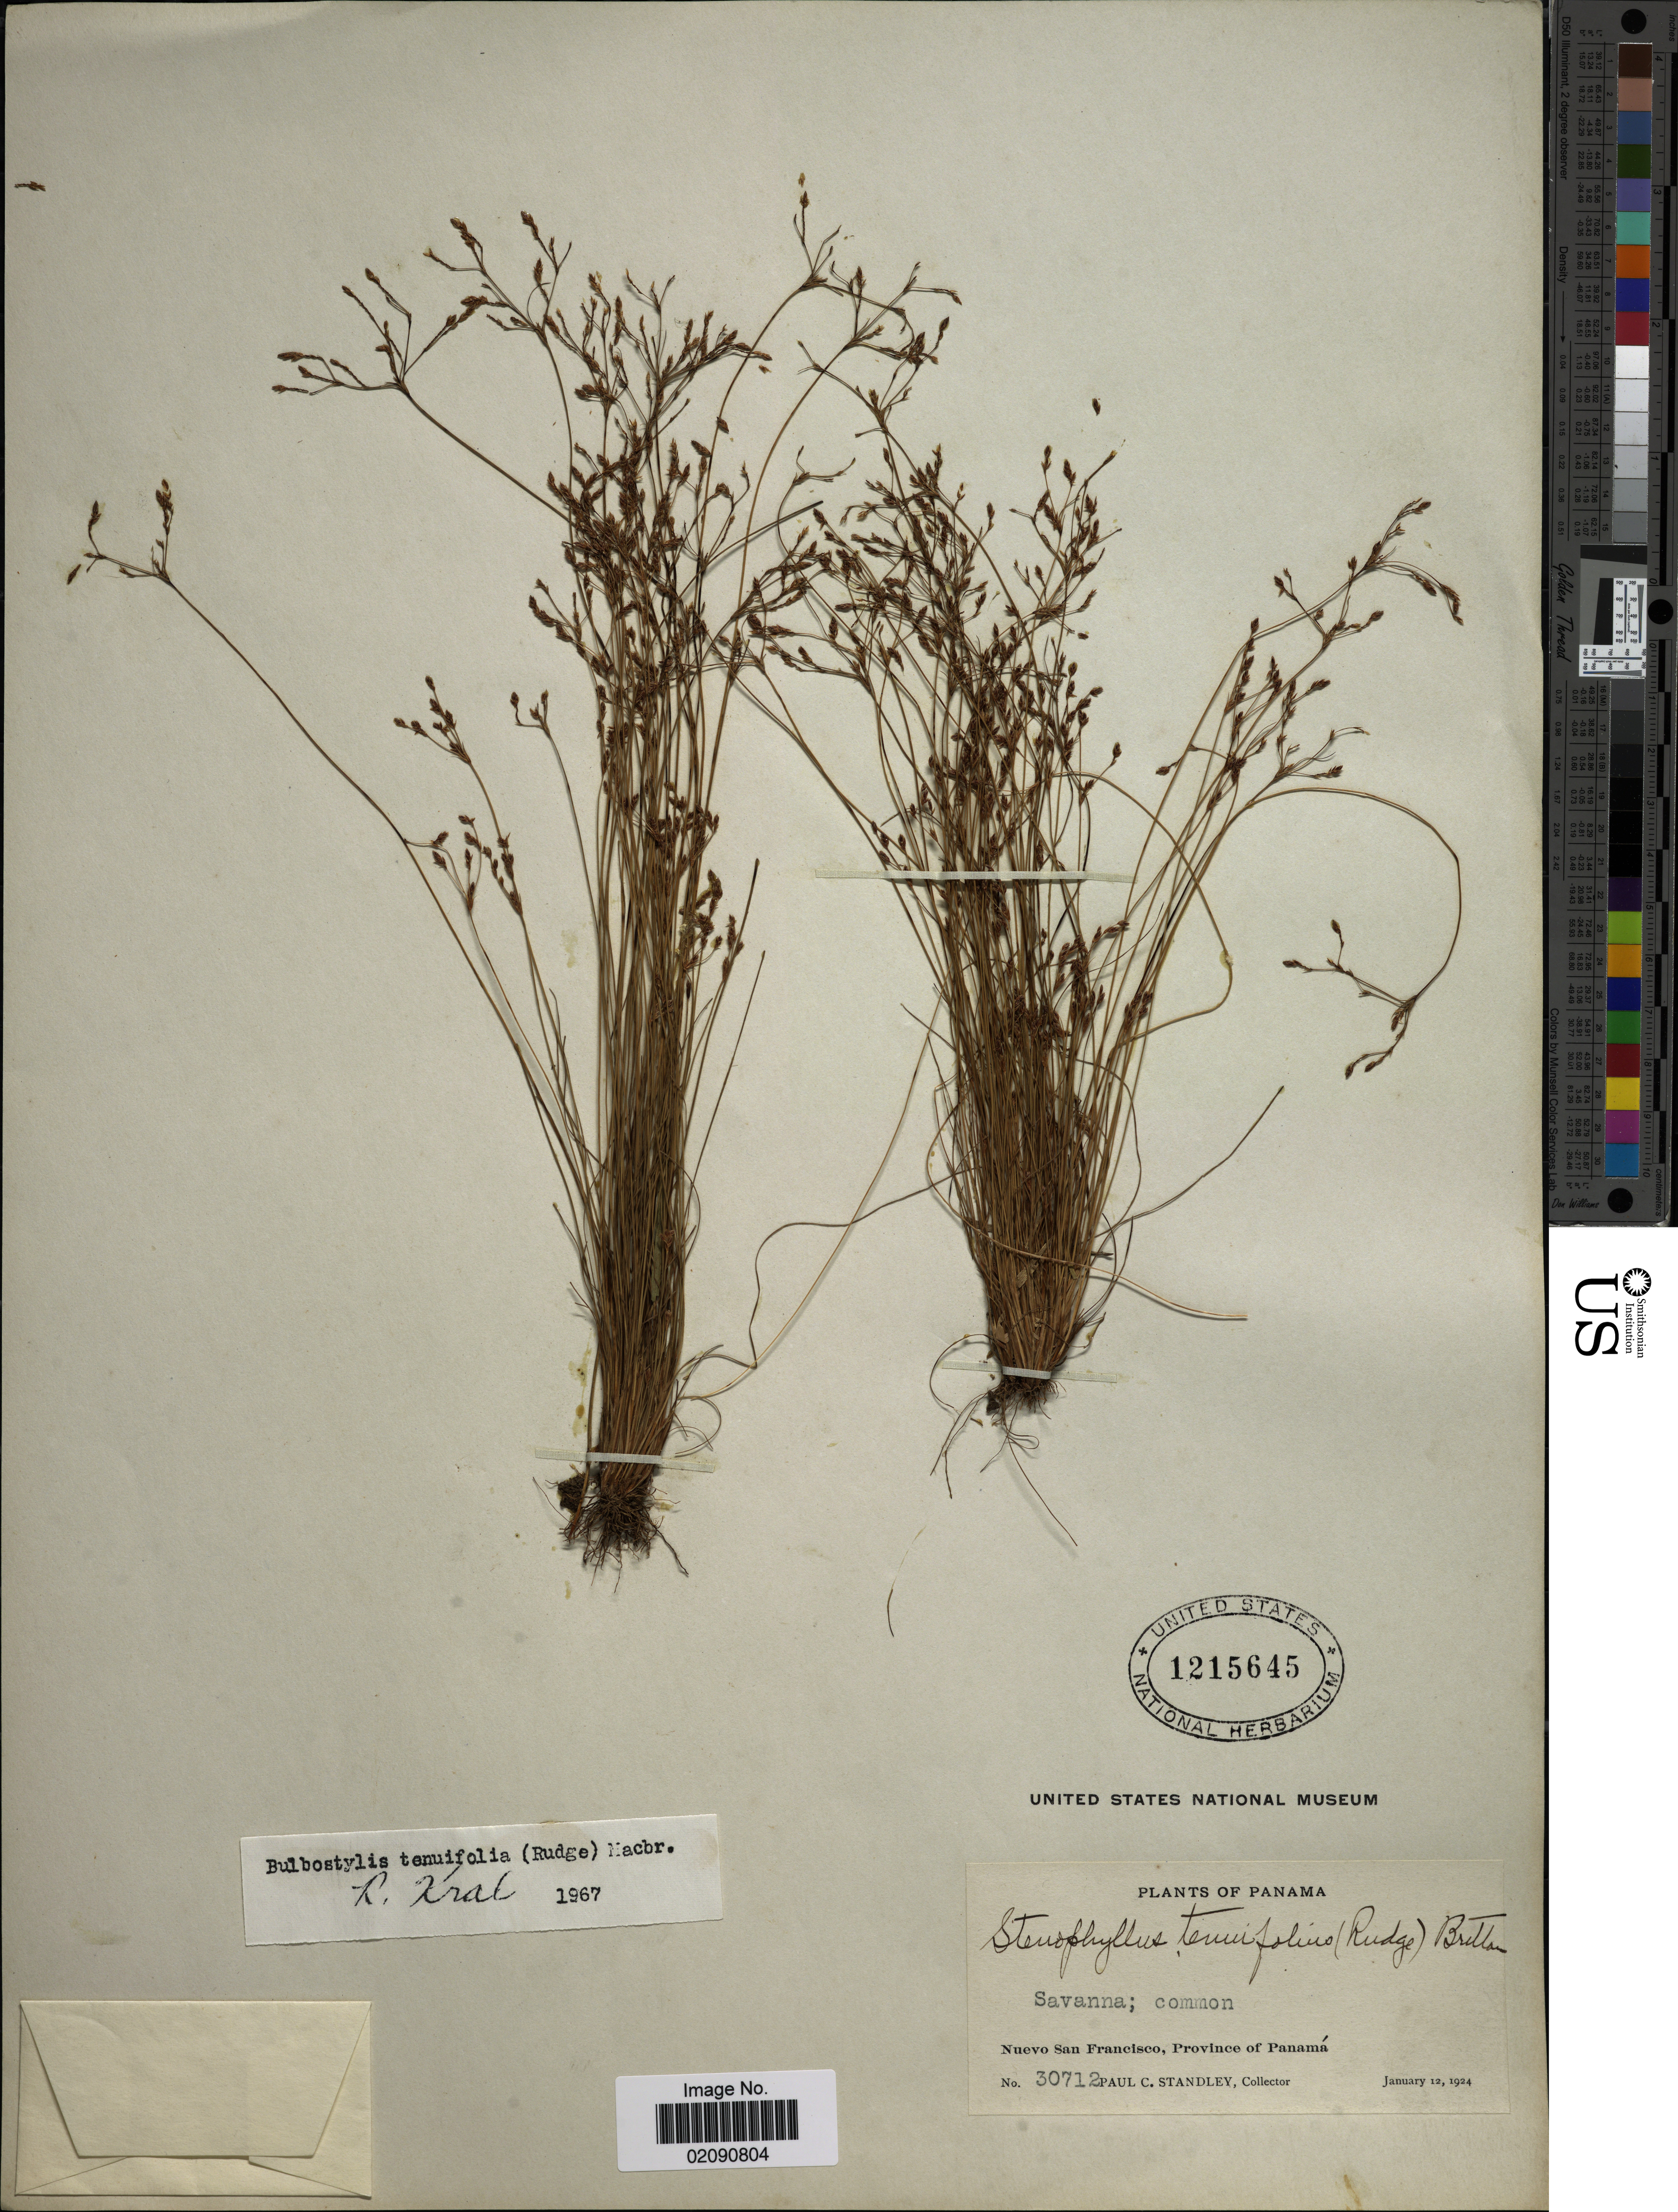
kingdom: Plantae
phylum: Tracheophyta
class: Liliopsida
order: Poales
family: Cyperaceae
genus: Bulbostylis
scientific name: Bulbostylis tenuifolia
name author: (Rudge) J.F. Macbr.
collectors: P. C. Standley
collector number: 30712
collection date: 1924-01-12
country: Panama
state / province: Panamá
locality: Nuevo San Francisco, savanna.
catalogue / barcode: US 1215645